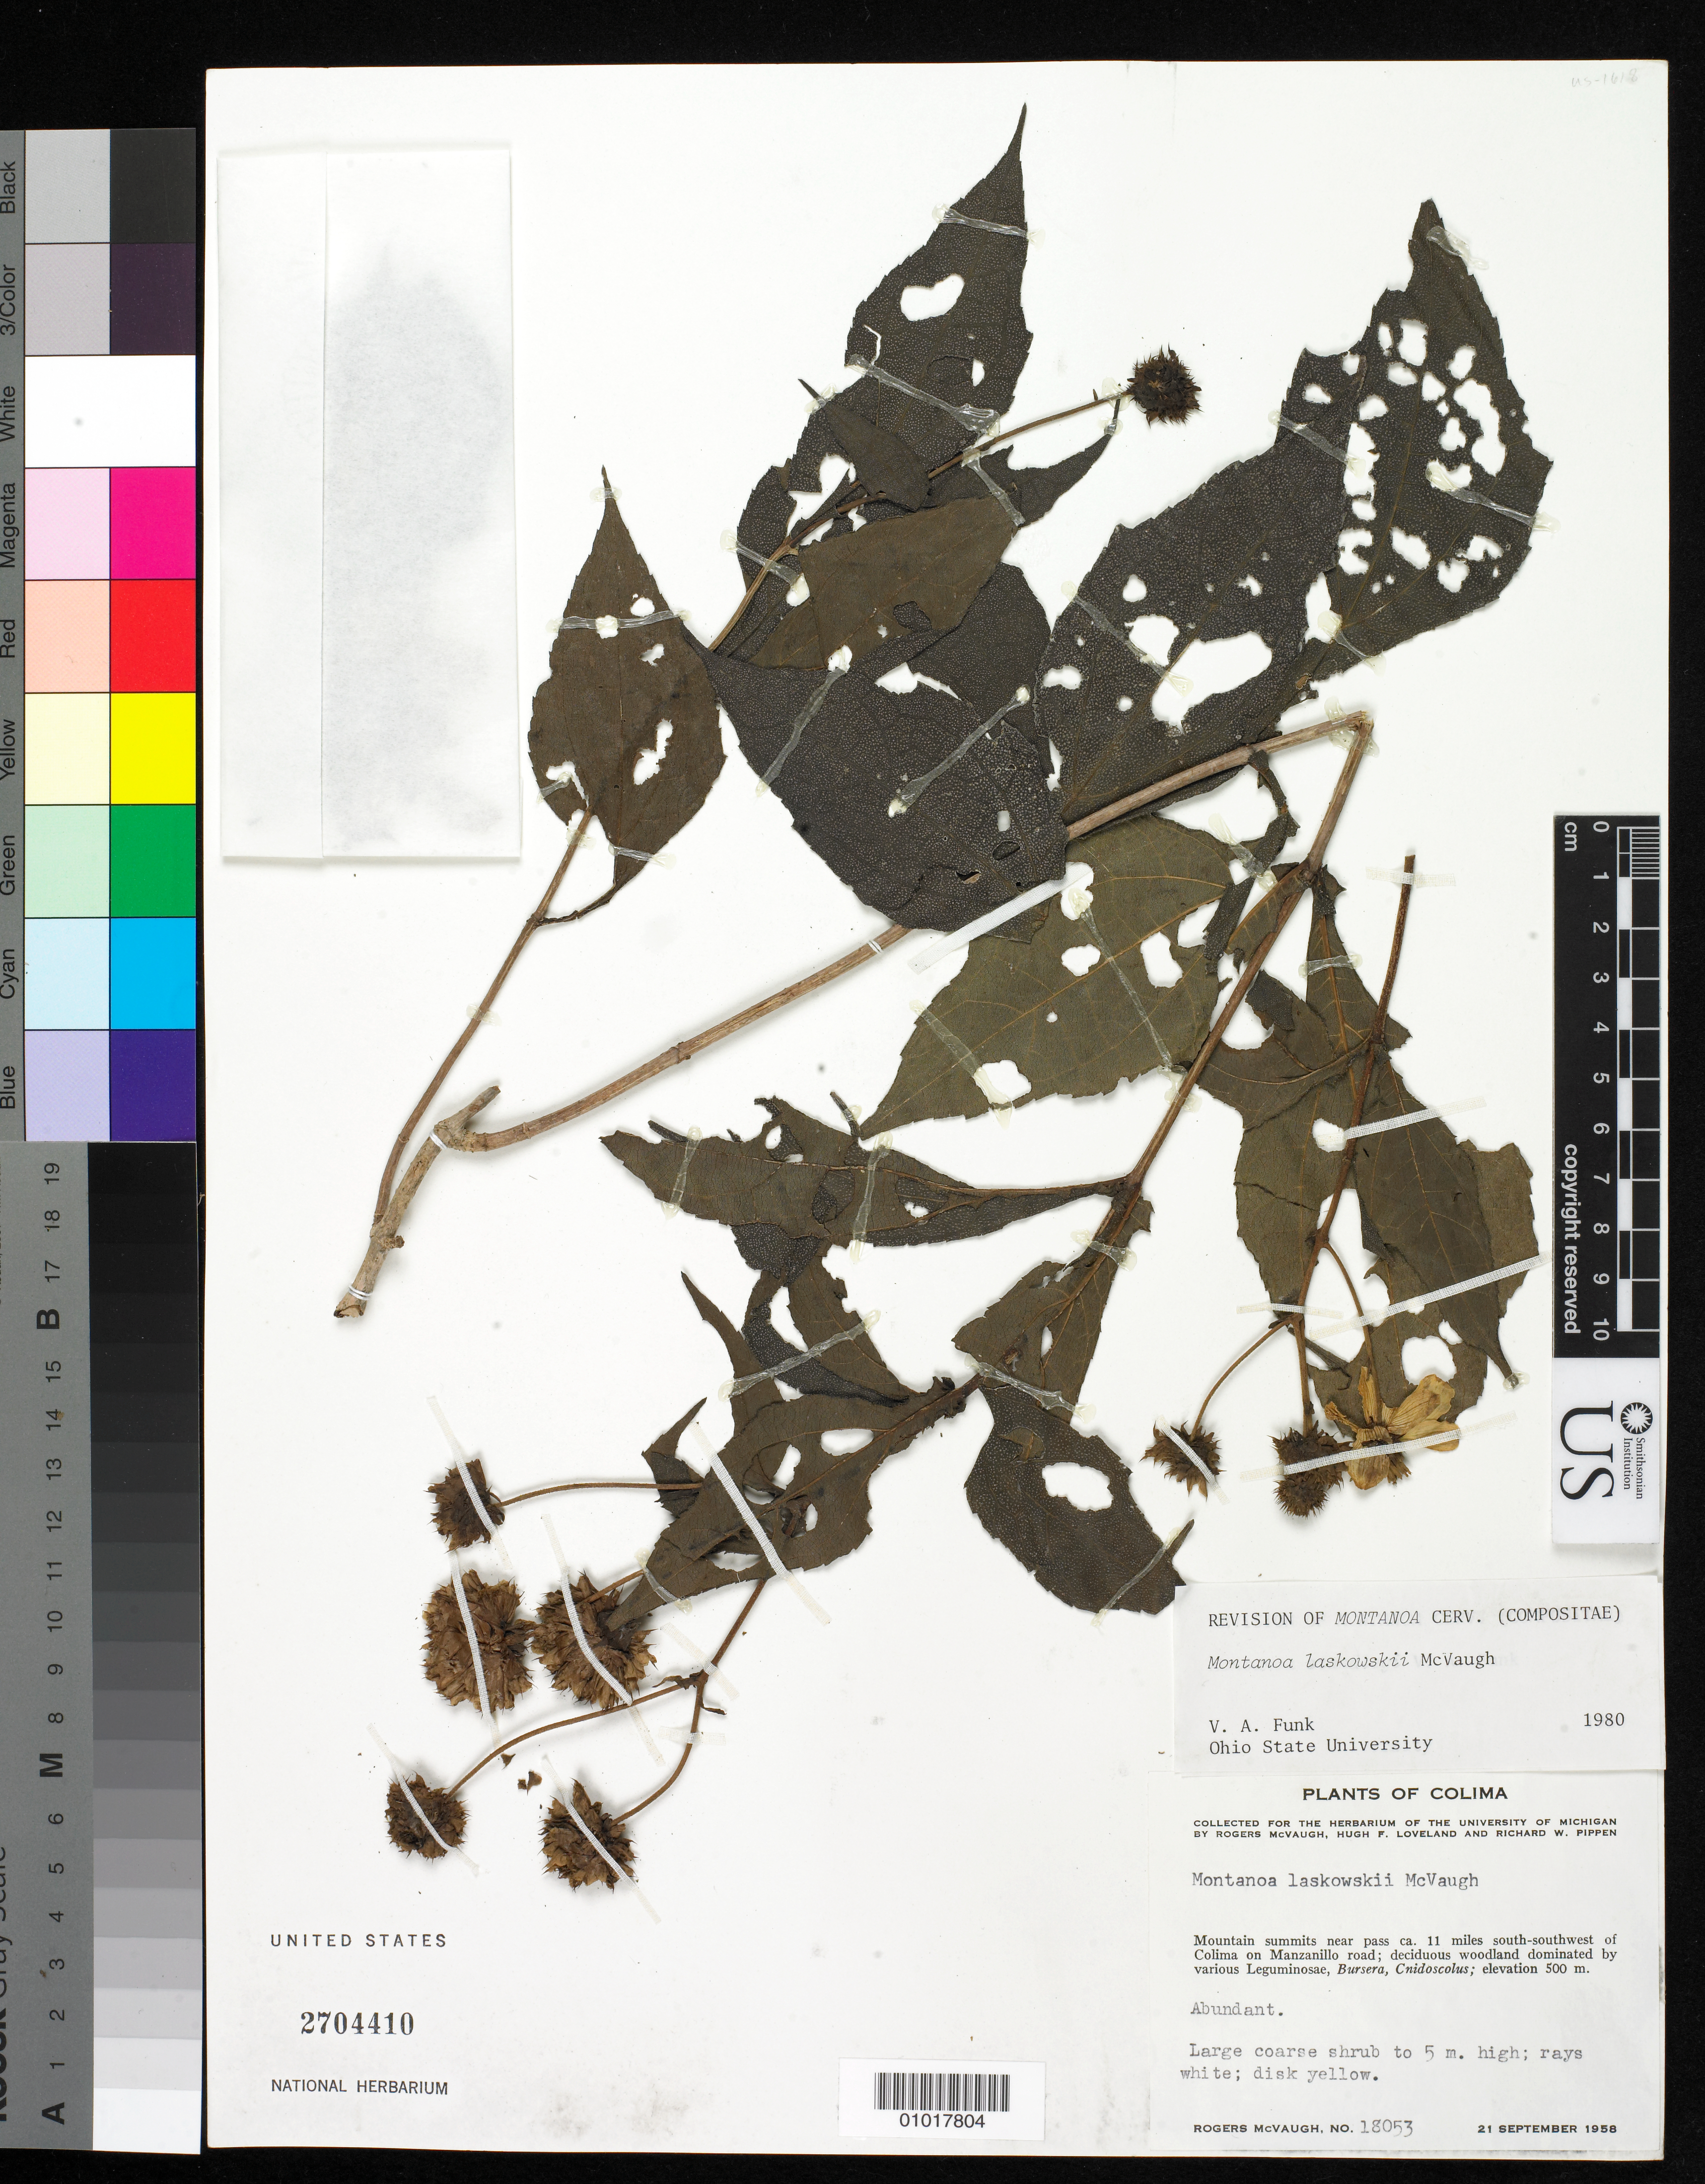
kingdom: Plantae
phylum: Tracheophyta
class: Magnoliopsida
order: Asterales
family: Asteraceae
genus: Montanoa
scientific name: Montanoa laskowaskii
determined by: Funk, Vicki A., (BOT), Smithsonian Institution - National Museum of Natural History (UNITED STATES)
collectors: R. McVaugh, H. Loveland & R. W. Pippen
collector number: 18053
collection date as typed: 21-Sep-58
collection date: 1958-09-21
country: Mexico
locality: Mountain summits near pass ca. 11 miles SSW of Colima on Mazanillo Road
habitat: Deciduous woodland dominated by various Leguminosae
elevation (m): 500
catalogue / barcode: US 2704410